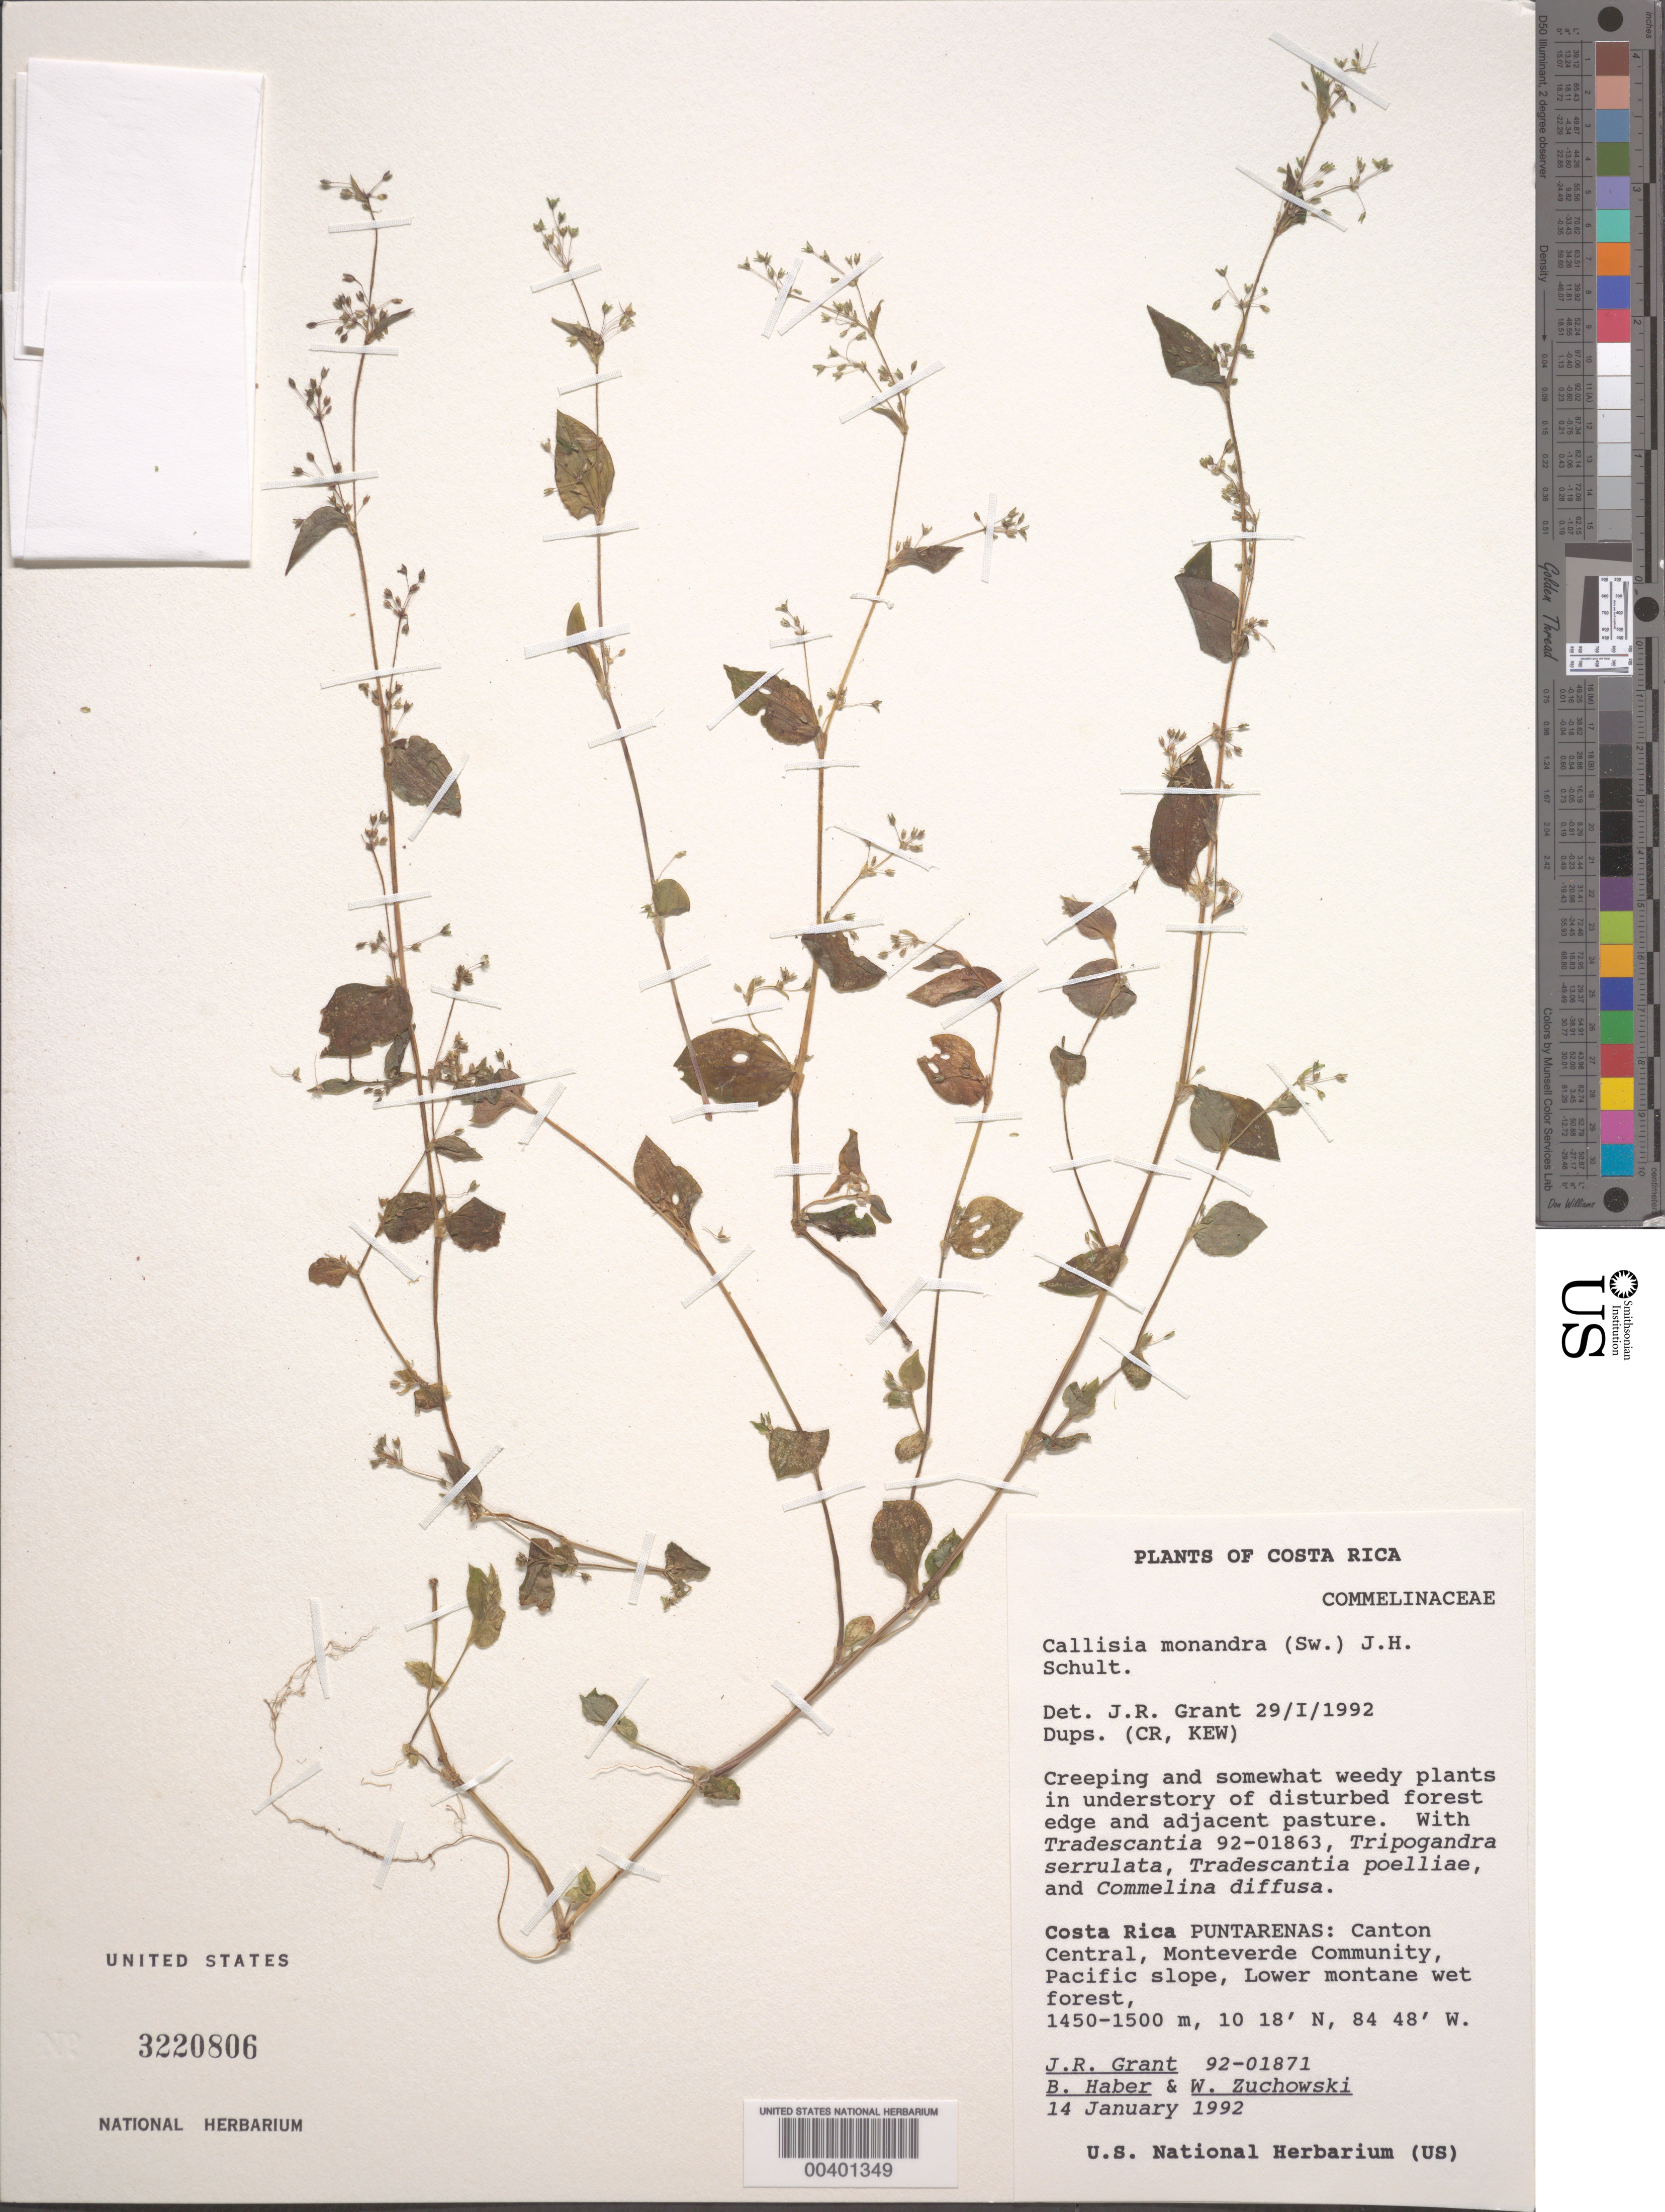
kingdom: Plantae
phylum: Tracheophyta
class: Liliopsida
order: Commelinales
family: Commelinaceae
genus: Tripogandra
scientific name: Tripogandra serrulata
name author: (Vahl) Handlos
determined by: Grant, J. R., (SWITZERLAND)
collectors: J. R. Grant, B. Haber & W. Zuchowski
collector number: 92-01871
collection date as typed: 14 Jan 1992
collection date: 1992-01-14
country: Costa Rica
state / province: Puntarenas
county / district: Puntarenas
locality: Canton central, monteverde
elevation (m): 1450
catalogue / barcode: US 3220806